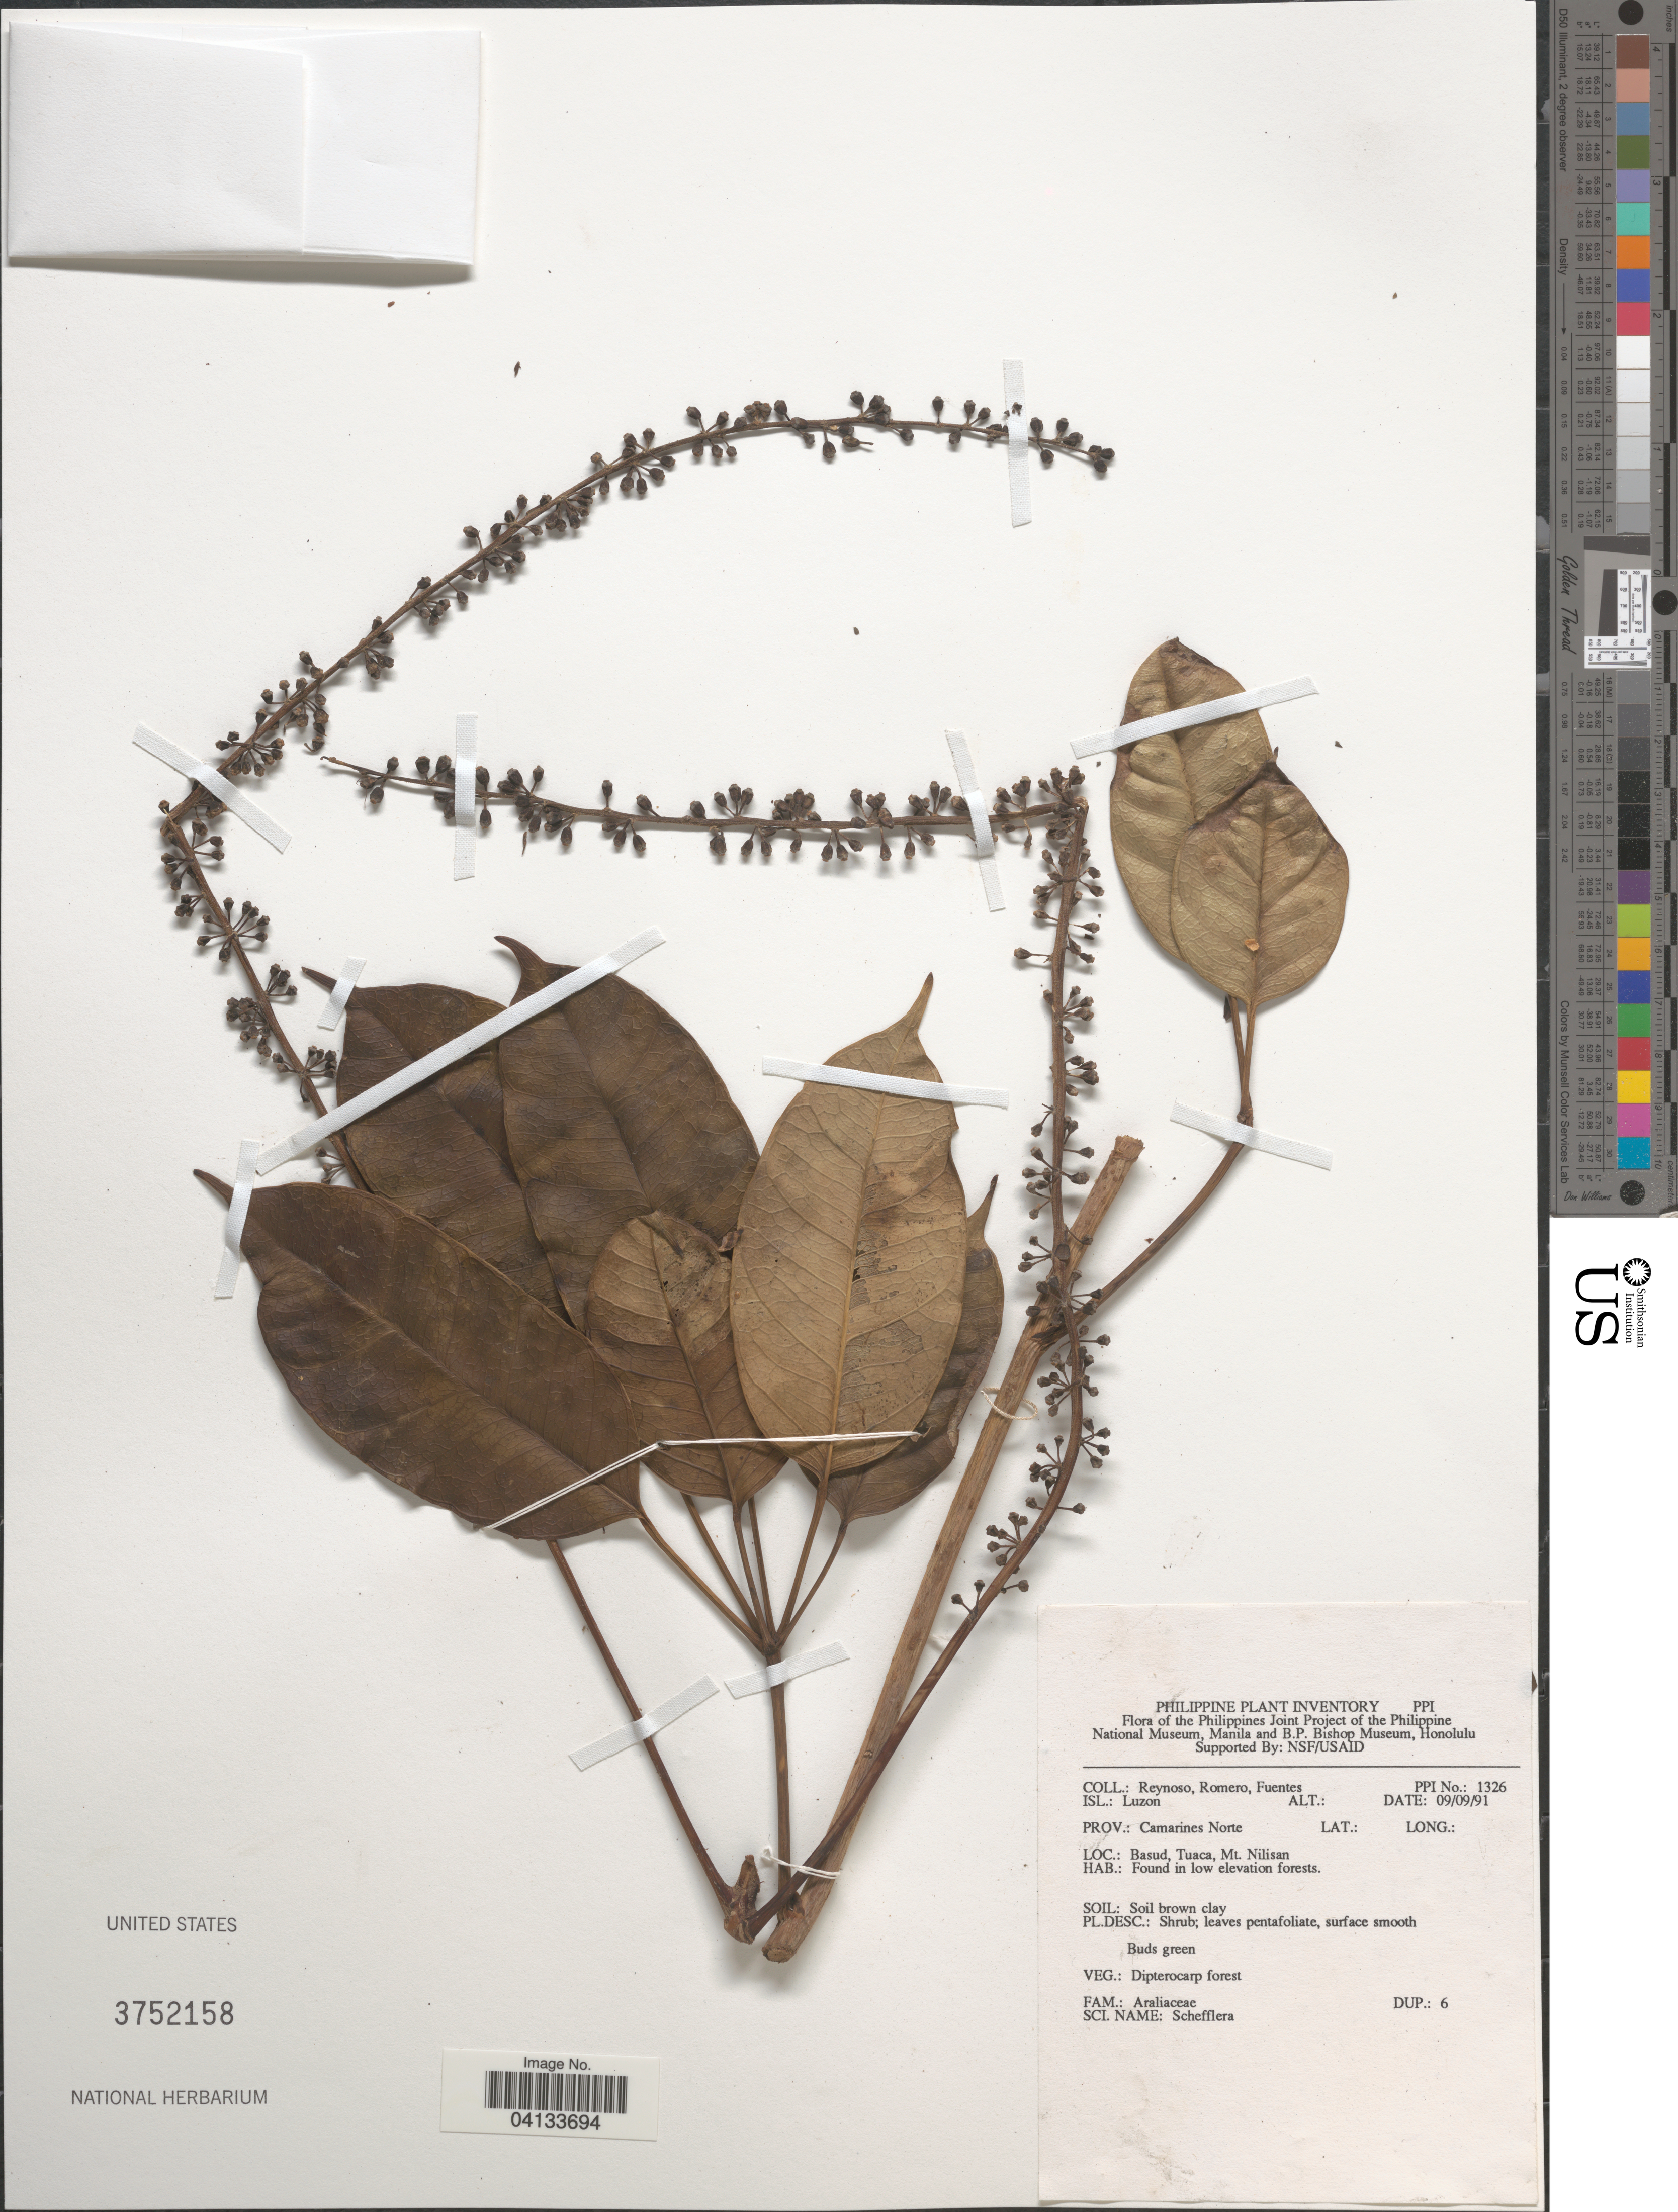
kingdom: Plantae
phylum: Tracheophyta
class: Magnoliopsida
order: Apiales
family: Araliaceae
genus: Schefflera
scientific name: Schefflera sp.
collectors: E. Reynoso, -. Romero & -. Fuentes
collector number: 1326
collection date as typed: Transcribed d/m/y: 9/9/91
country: Philippines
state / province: Bicol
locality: Isl.: Luzon. Prov.: Camarines Norte. Basud, Tuaca, Mt. Nilisan.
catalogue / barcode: US 3752158